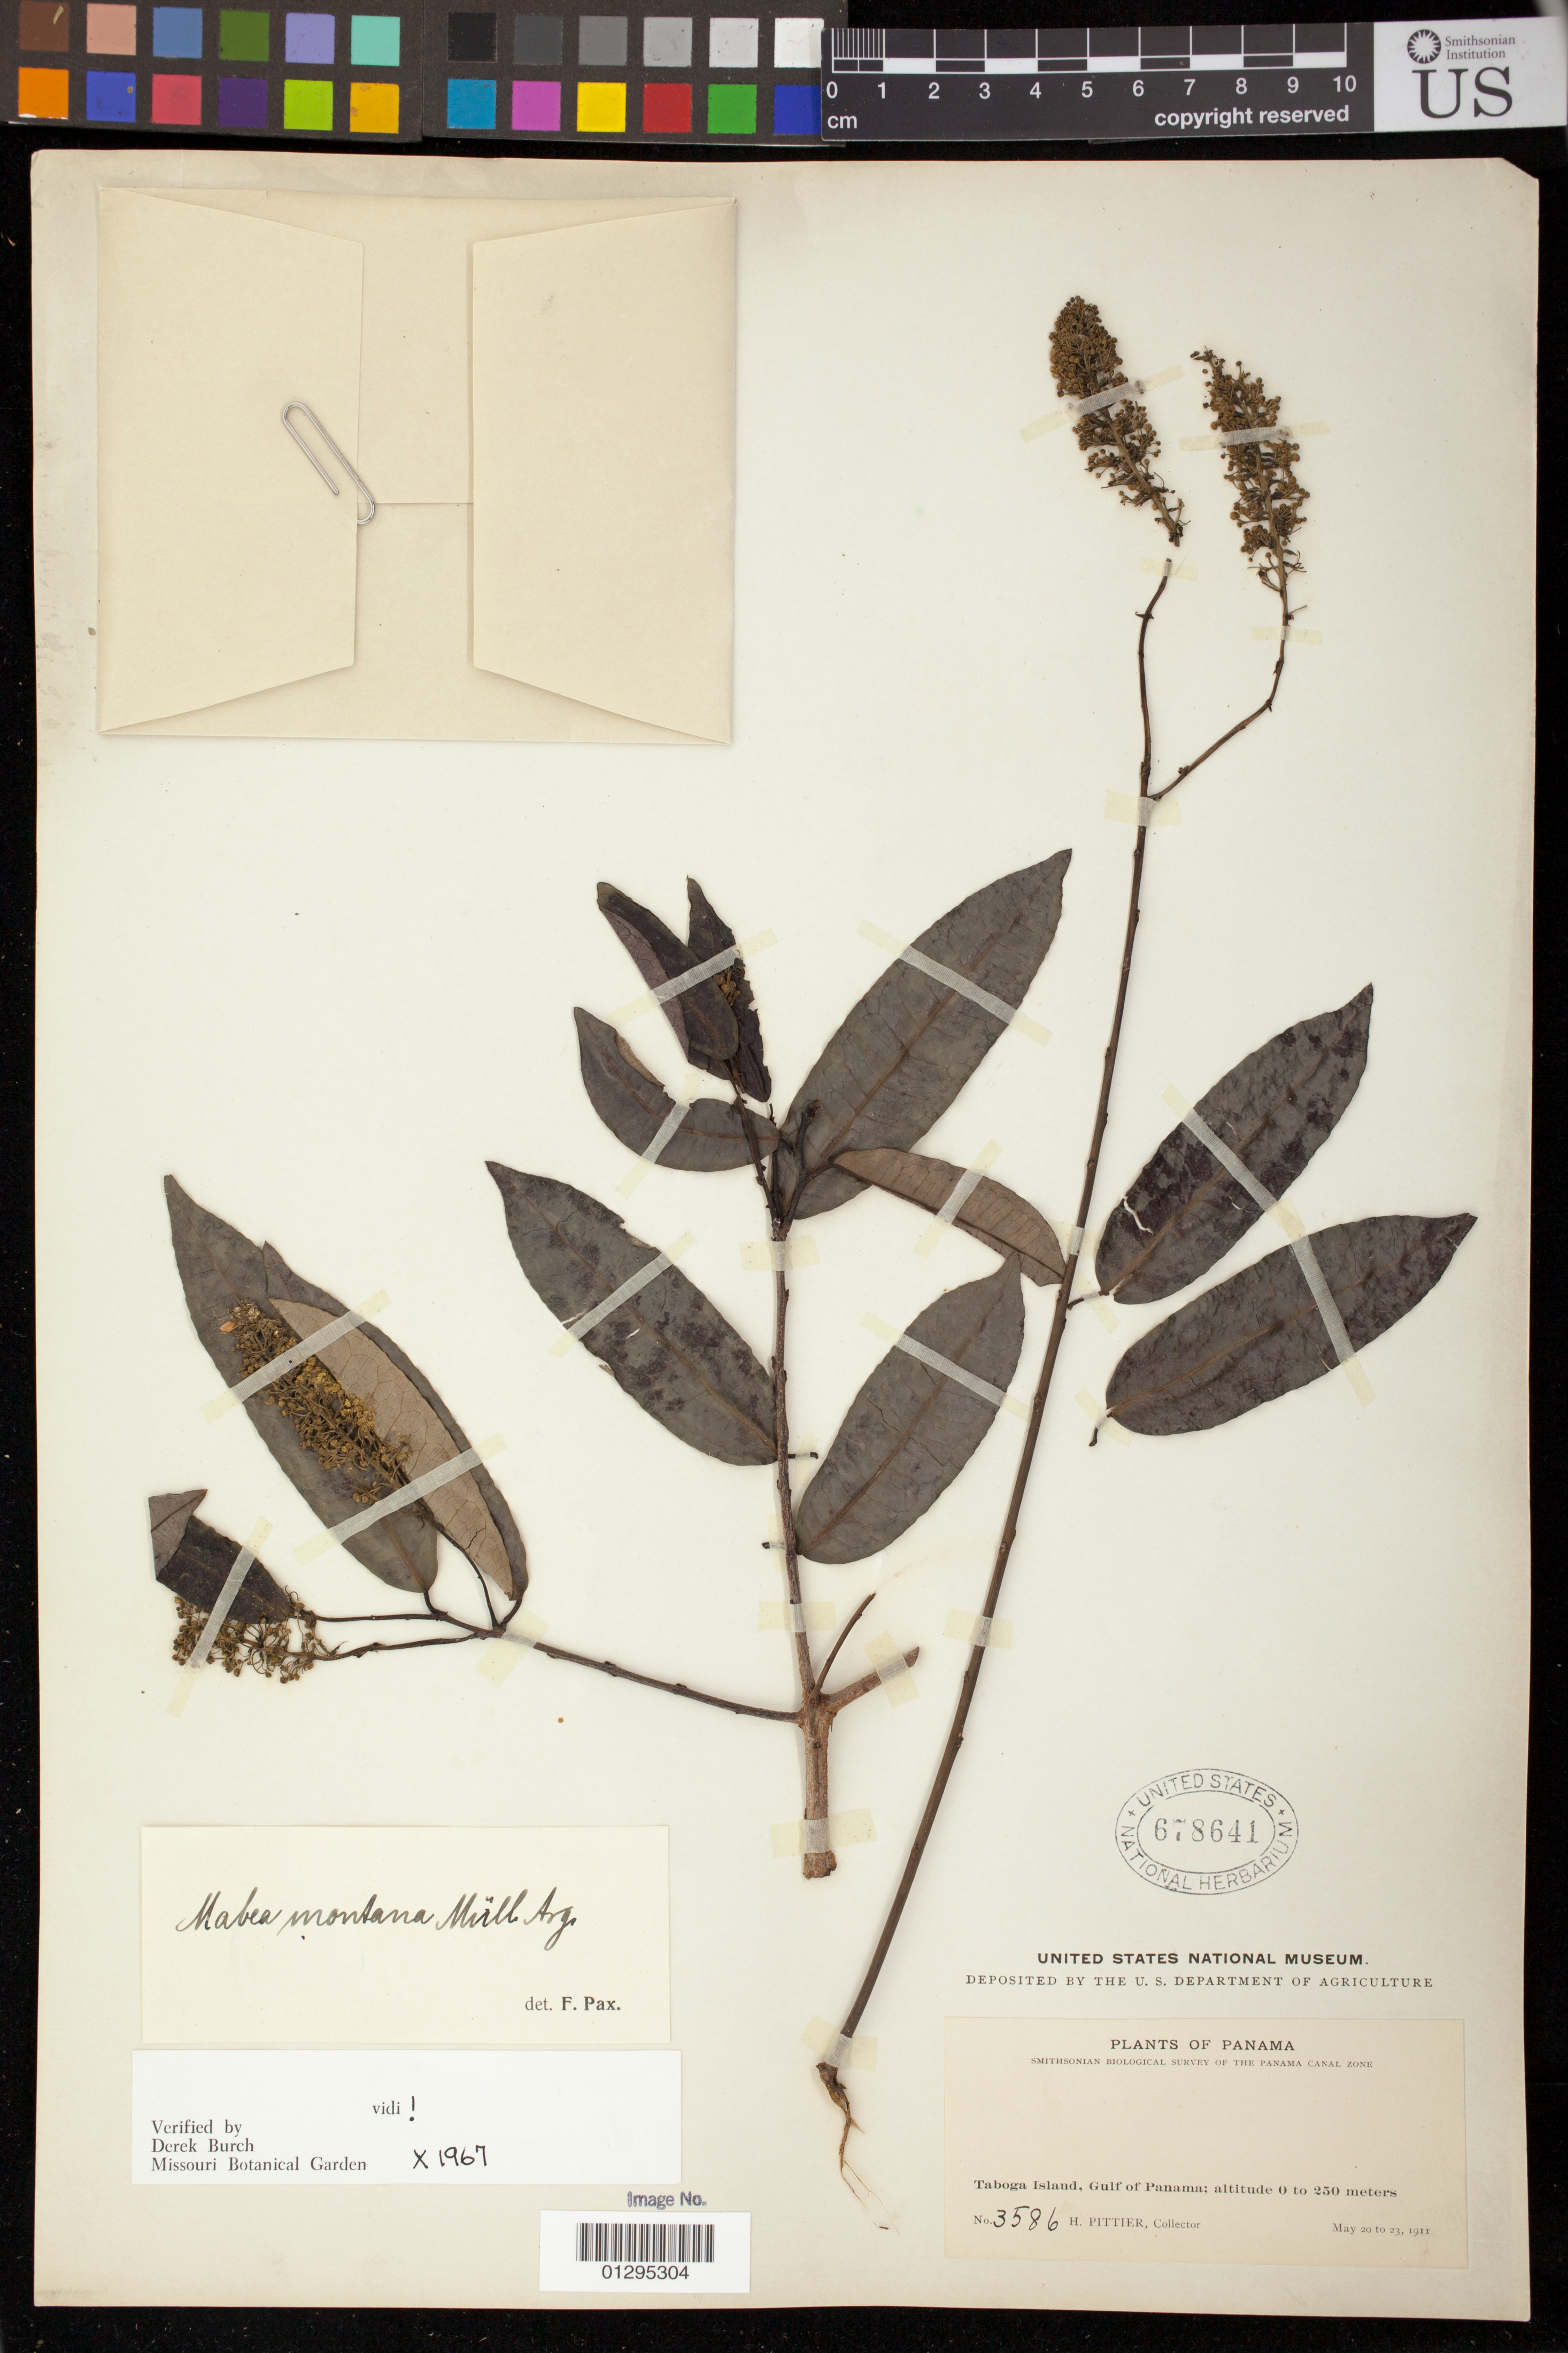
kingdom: Plantae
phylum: Tracheophyta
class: Magnoliopsida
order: Malpighiales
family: Euphorbiaceae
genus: Mabea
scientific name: Mabea montana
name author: Müll. Arg.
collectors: H. F. Pittier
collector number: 3586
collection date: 1911-05-20/1911-05-23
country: Panama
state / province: Panamá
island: Taboga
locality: Taboga Island, Gulf of Panama.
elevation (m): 0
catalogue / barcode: US 678641